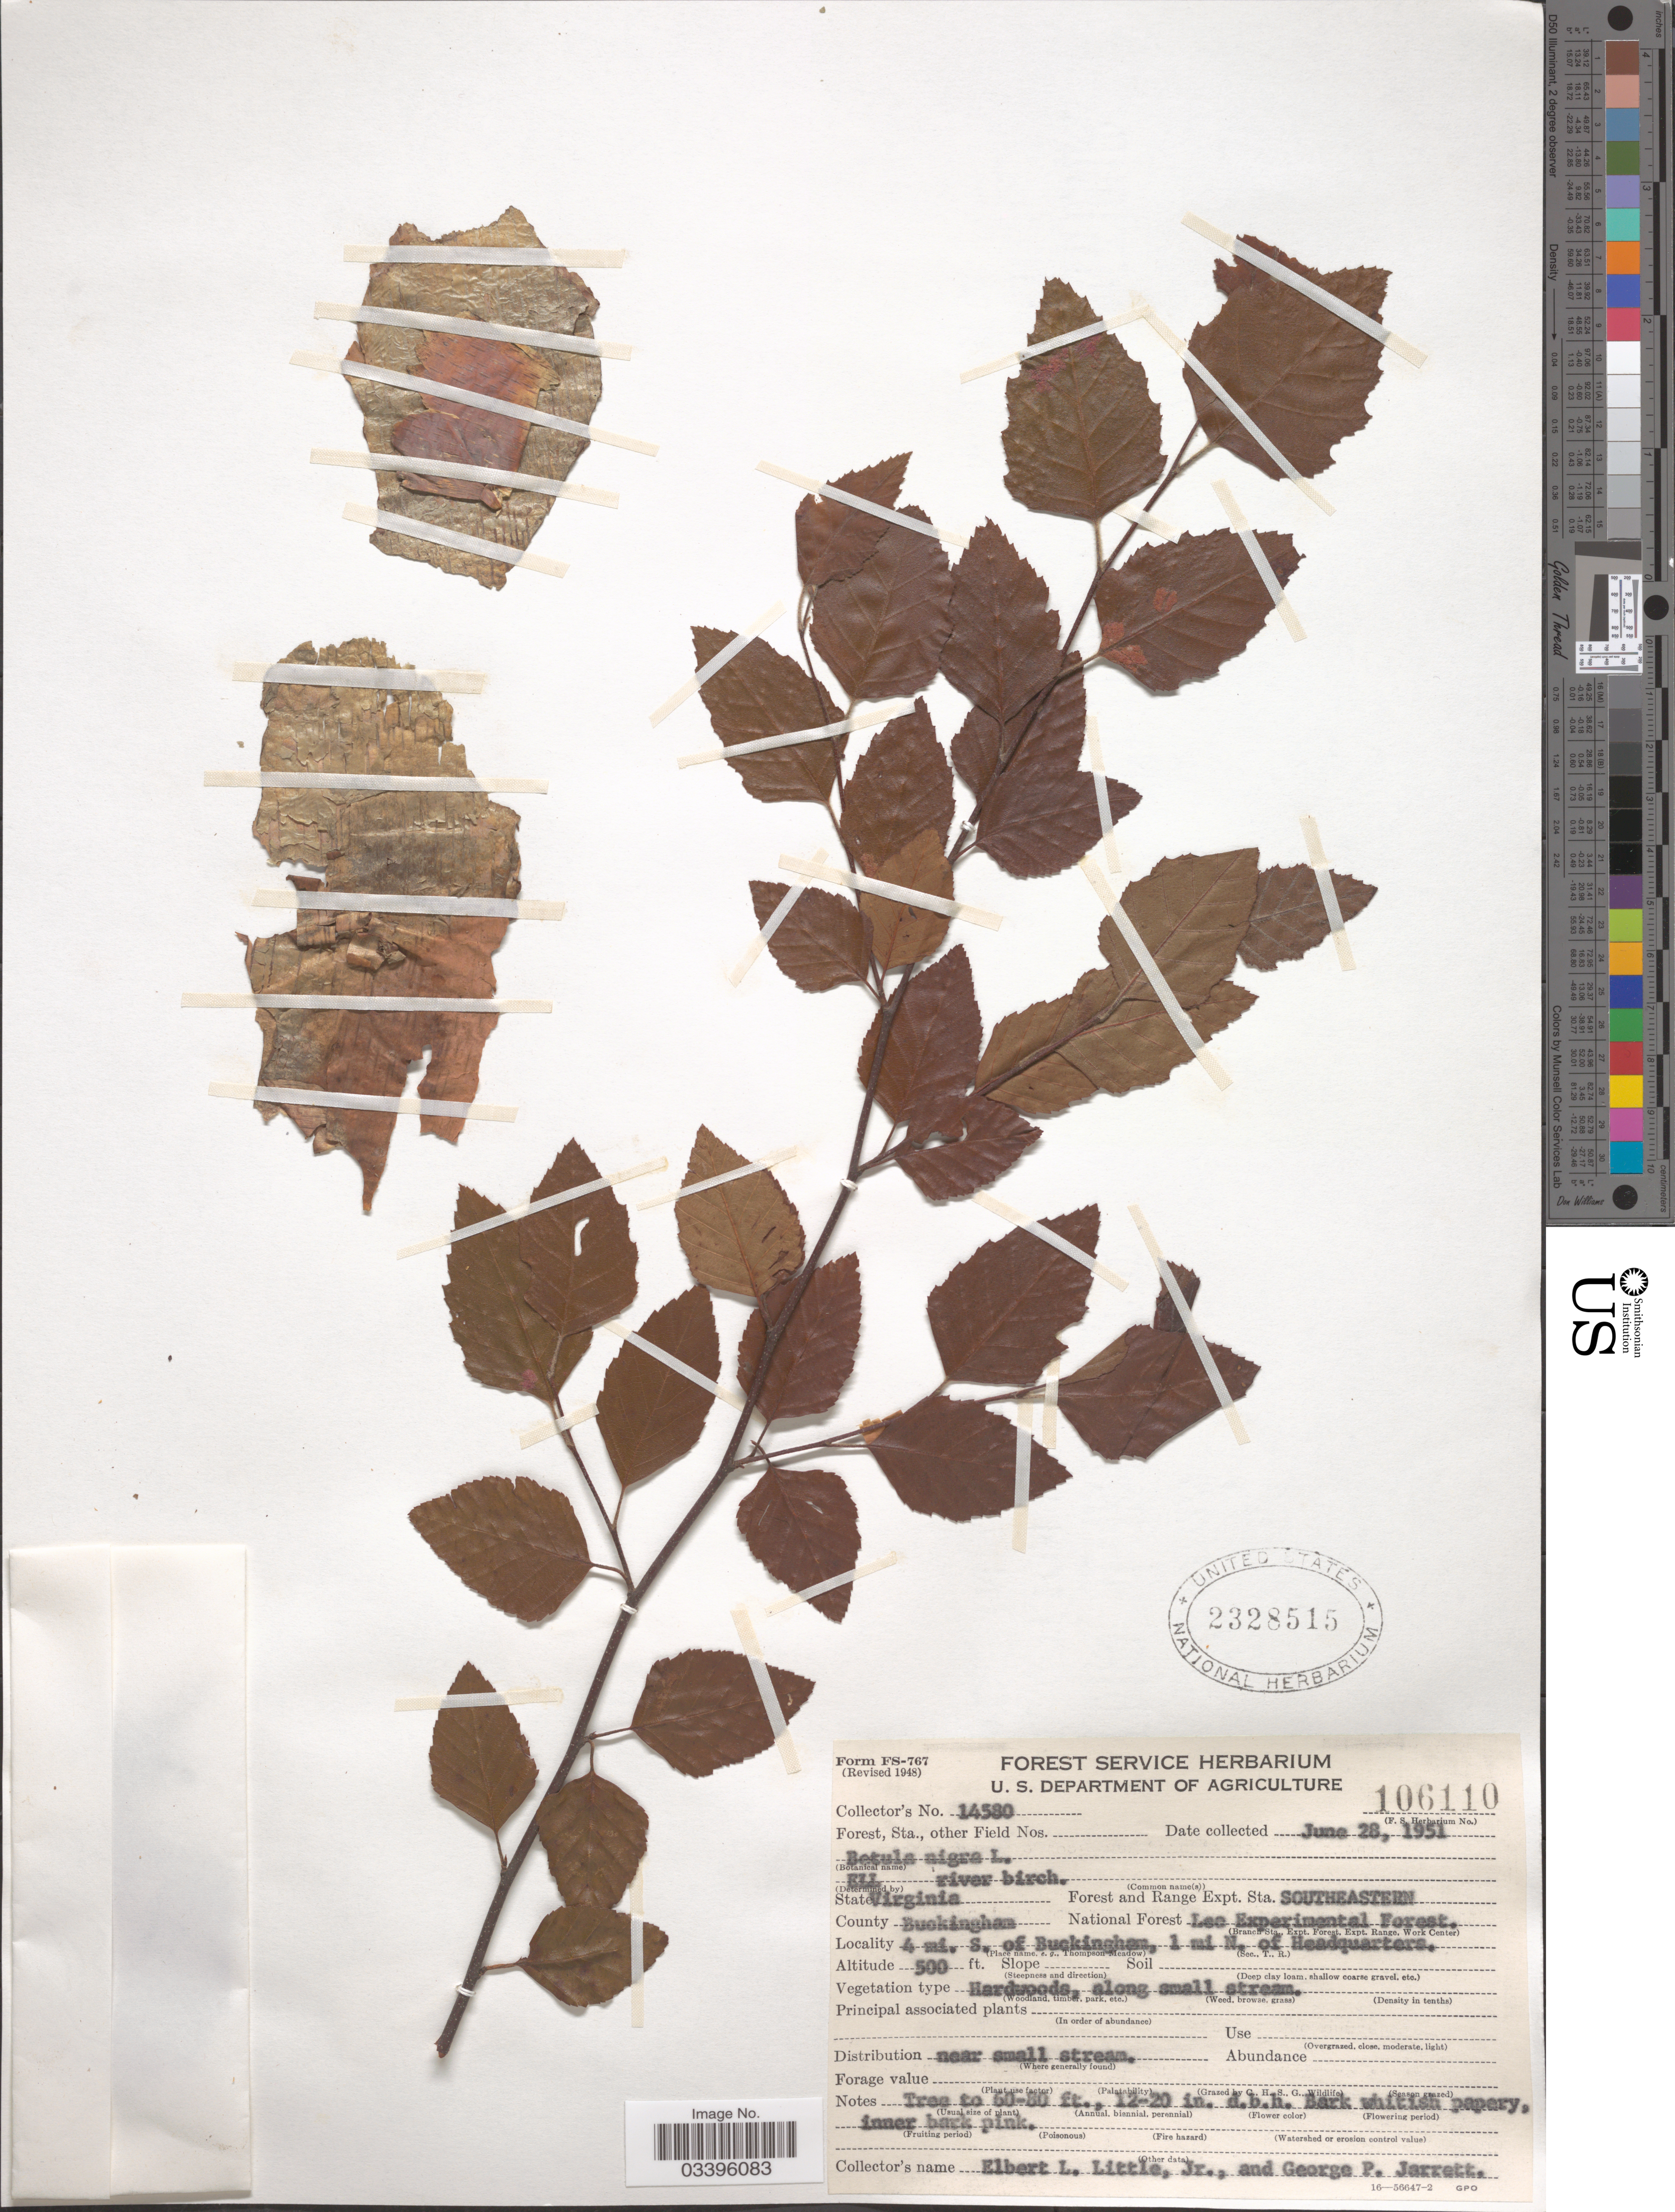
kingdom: Plantae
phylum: Tracheophyta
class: Magnoliopsida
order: Fagales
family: Betulaceae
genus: Betula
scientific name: Betula nigra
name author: L.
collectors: E. L. Little & G. Jarrett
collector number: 14580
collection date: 1951-06-28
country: United States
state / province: Virginia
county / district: Buckingham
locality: Forest and Range Expt. Sta. Southeastern. County Buckingham, National Forest Lee Experimental Forest. 4 mi. S. of Buckingham, 1 mi N. of Headquarters.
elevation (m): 152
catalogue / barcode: US 2328515